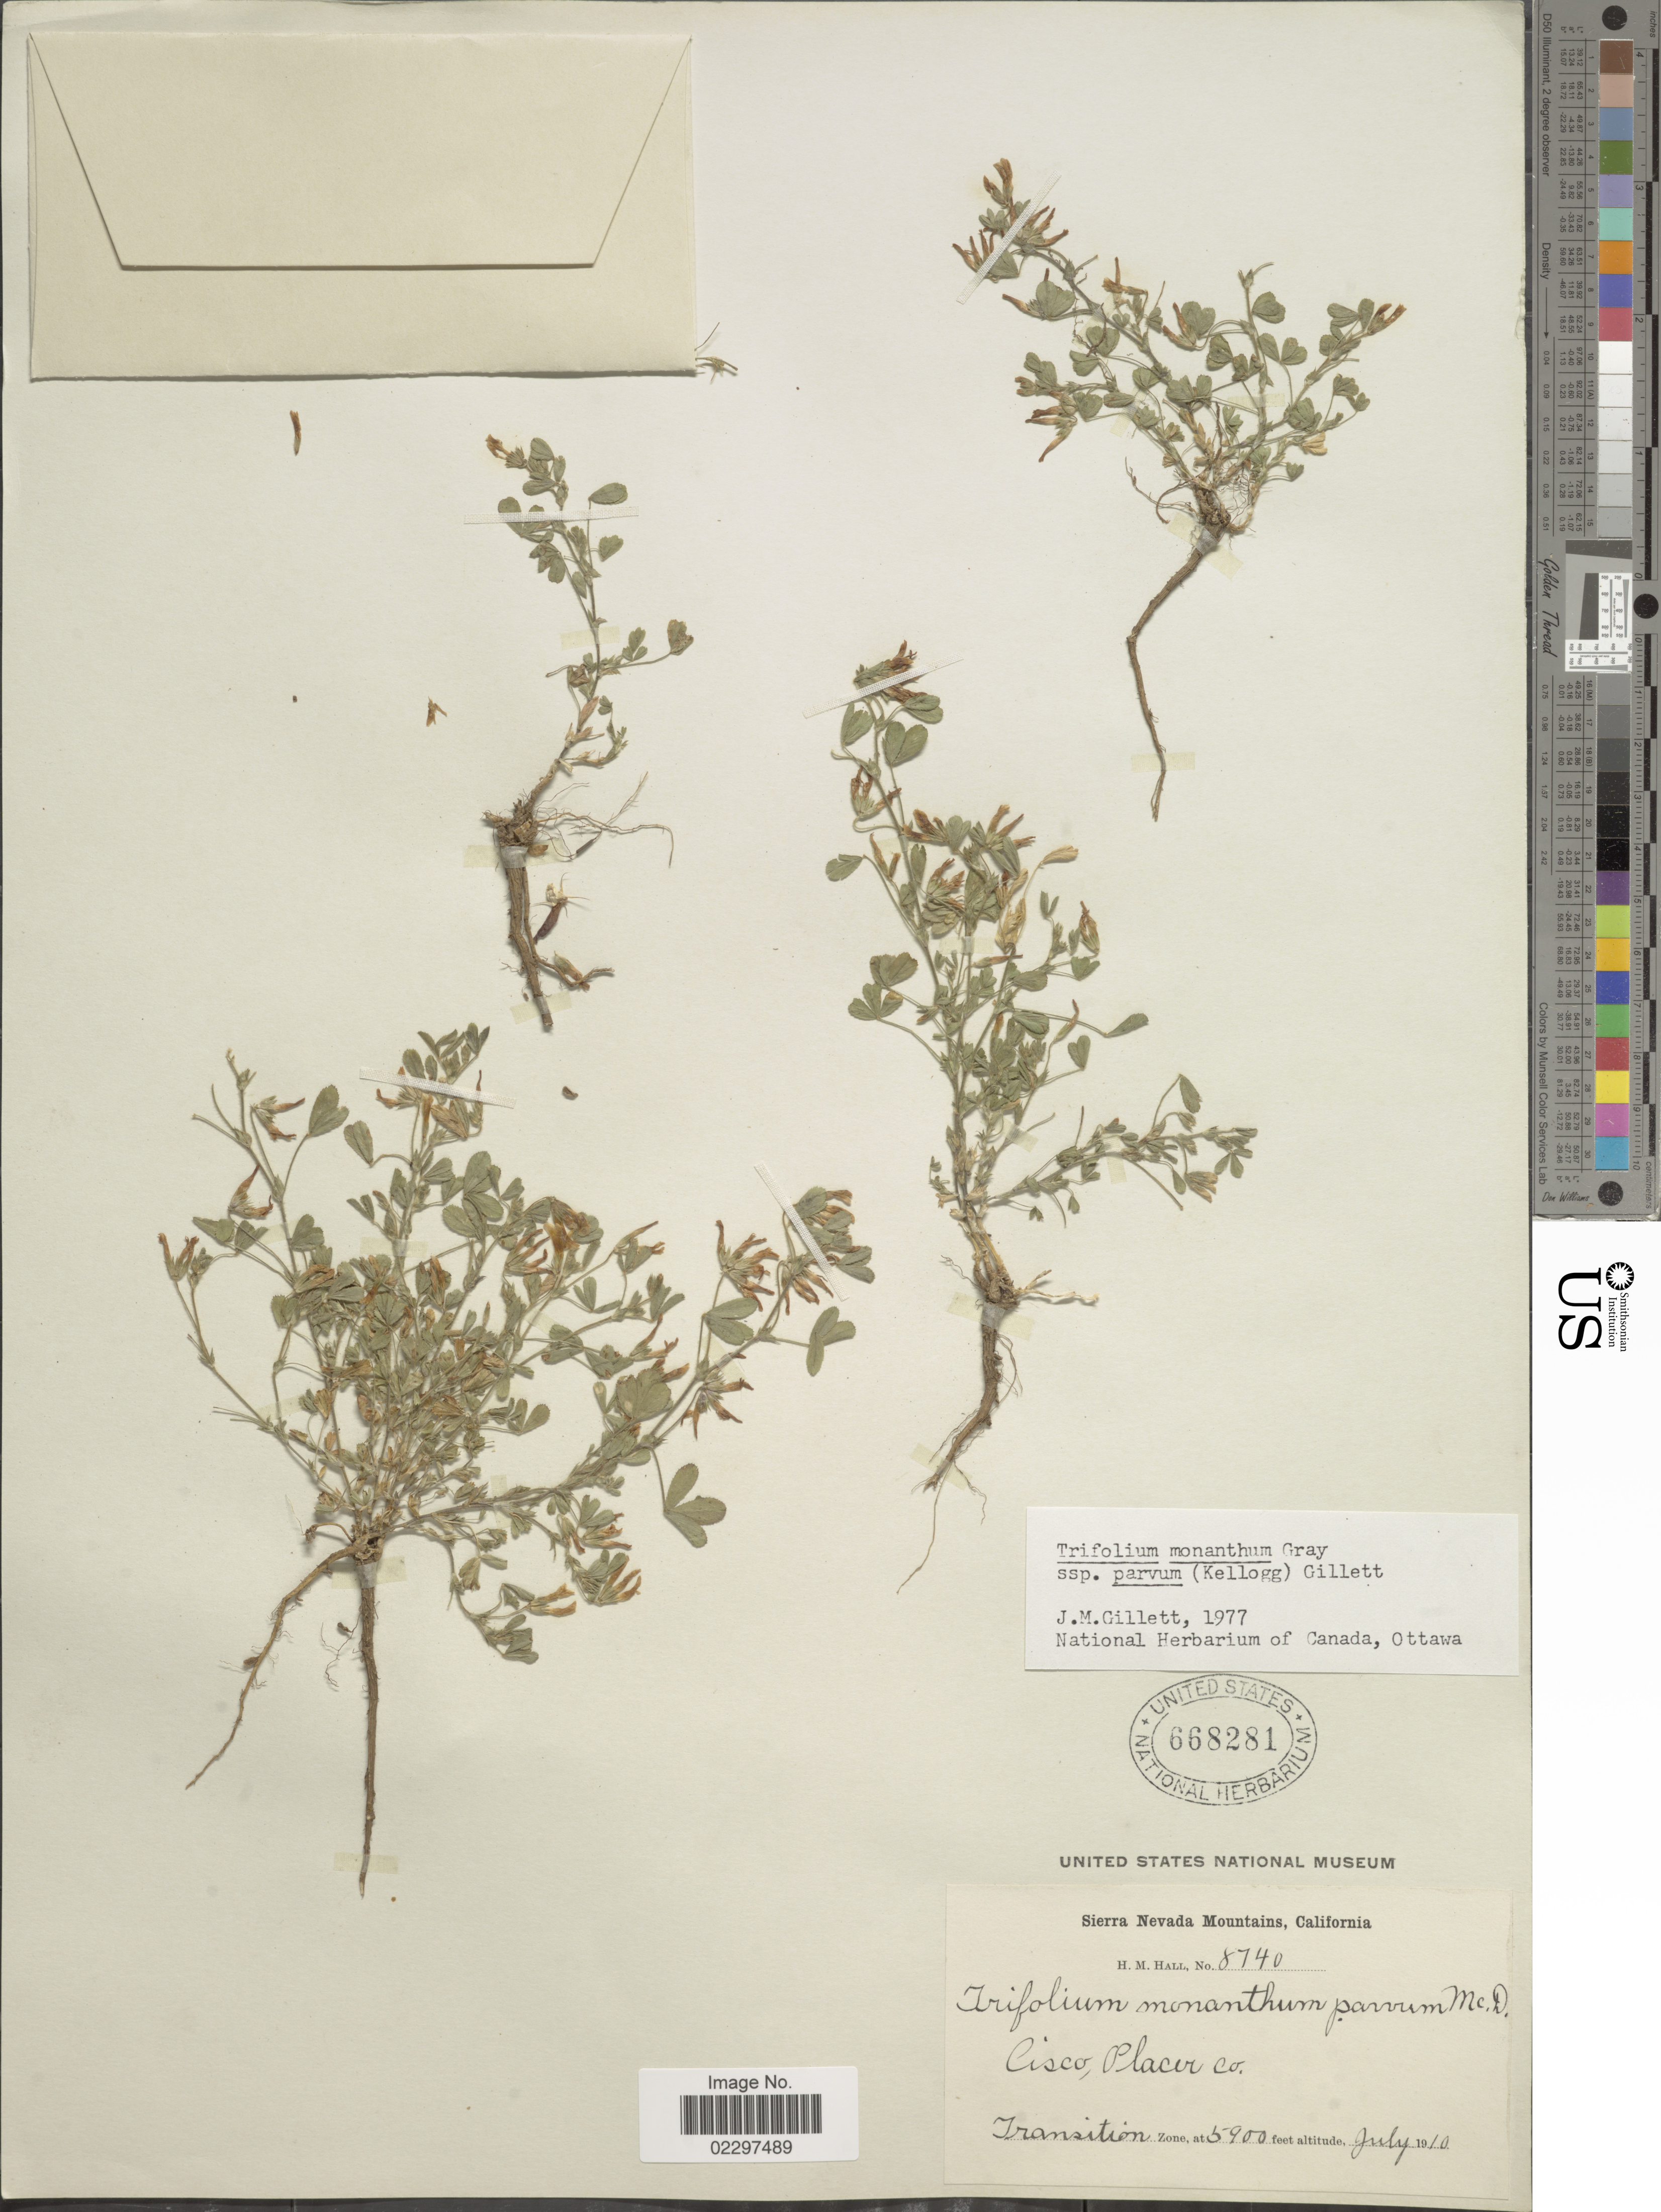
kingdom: Plantae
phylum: Tracheophyta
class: Magnoliopsida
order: Fabales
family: Fabaceae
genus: Trifolium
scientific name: Trifolium monanthum subsp. parvum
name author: (Kellogg) J.M. Gillett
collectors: H. M. Hall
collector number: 8740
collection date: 1910-07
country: United States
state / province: California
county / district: Placer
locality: Sierra Nevada. Cisco, Placer Co. Transition Zone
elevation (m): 1798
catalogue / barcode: US 668281